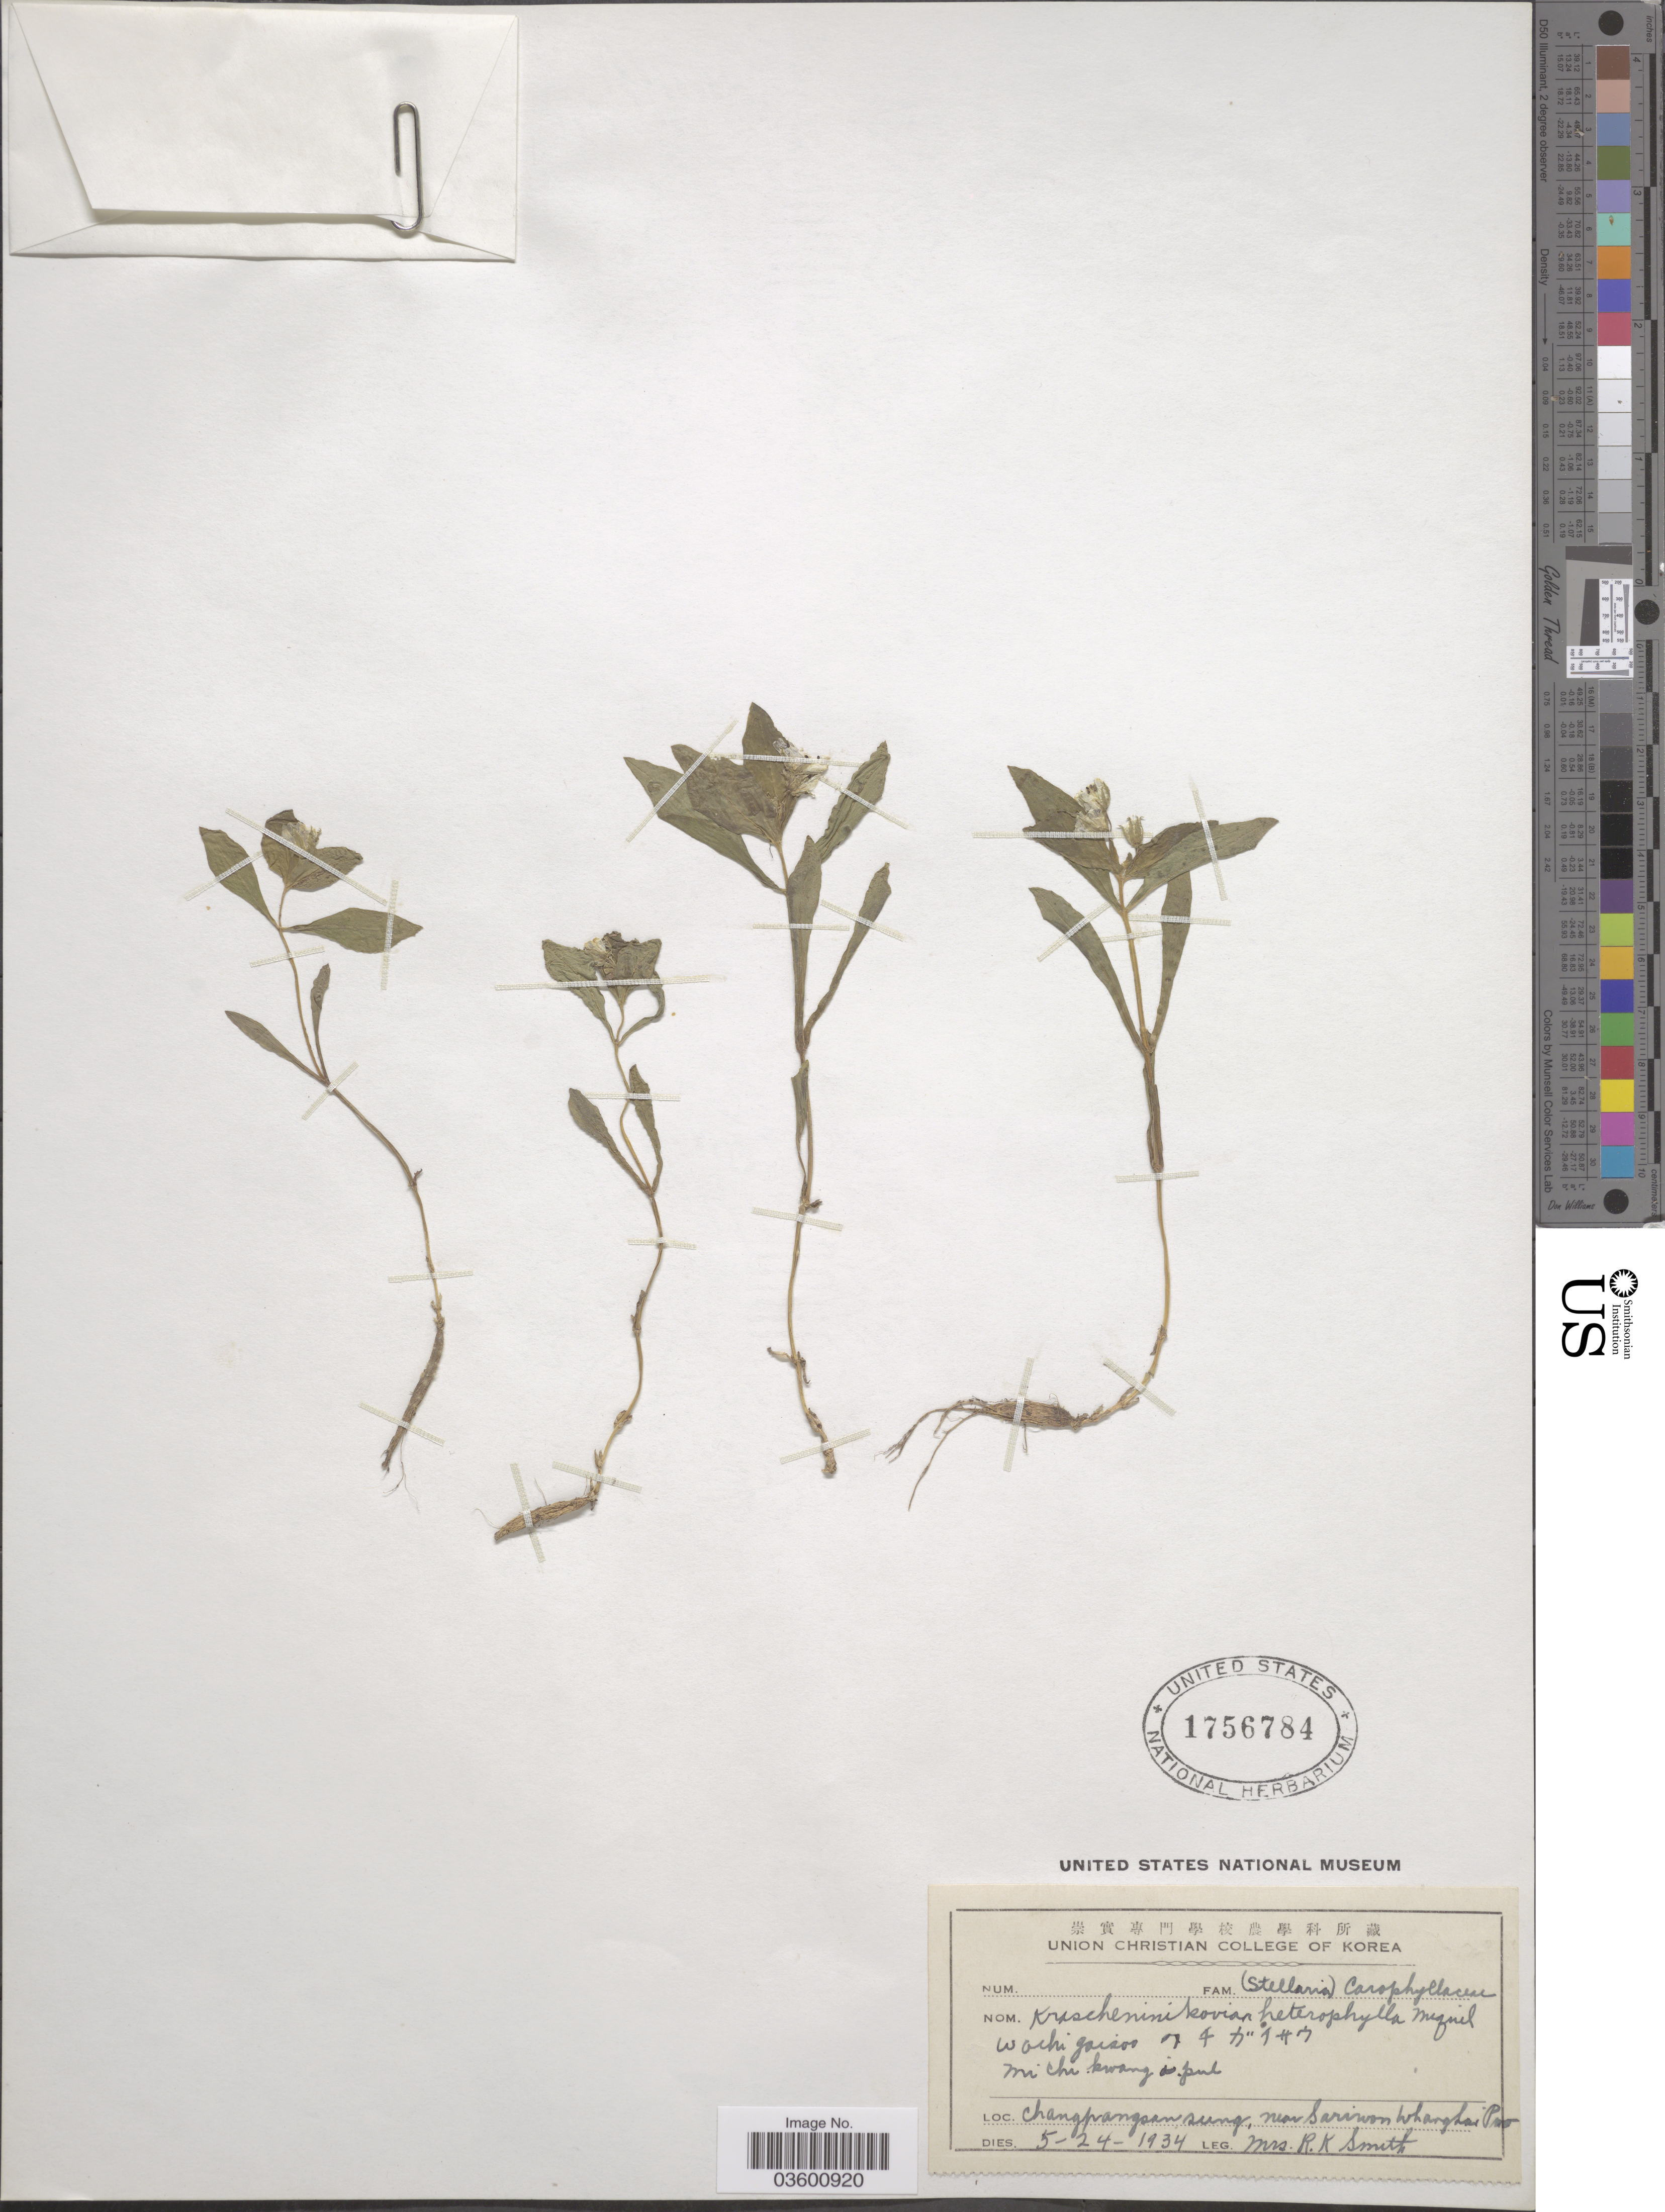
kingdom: Plantae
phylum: Tracheophyta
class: Magnoliopsida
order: Caryophyllales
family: Caryophyllaceae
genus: Pseudostellaria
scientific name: Pseudostellaria heterophylla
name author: (Miq.) Pax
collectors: Mrs. R. K. Smith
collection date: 1934-05-24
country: China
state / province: Shanghai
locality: Changpangsan sung, near Sariwon Shanghai Prov.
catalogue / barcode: US 1756784